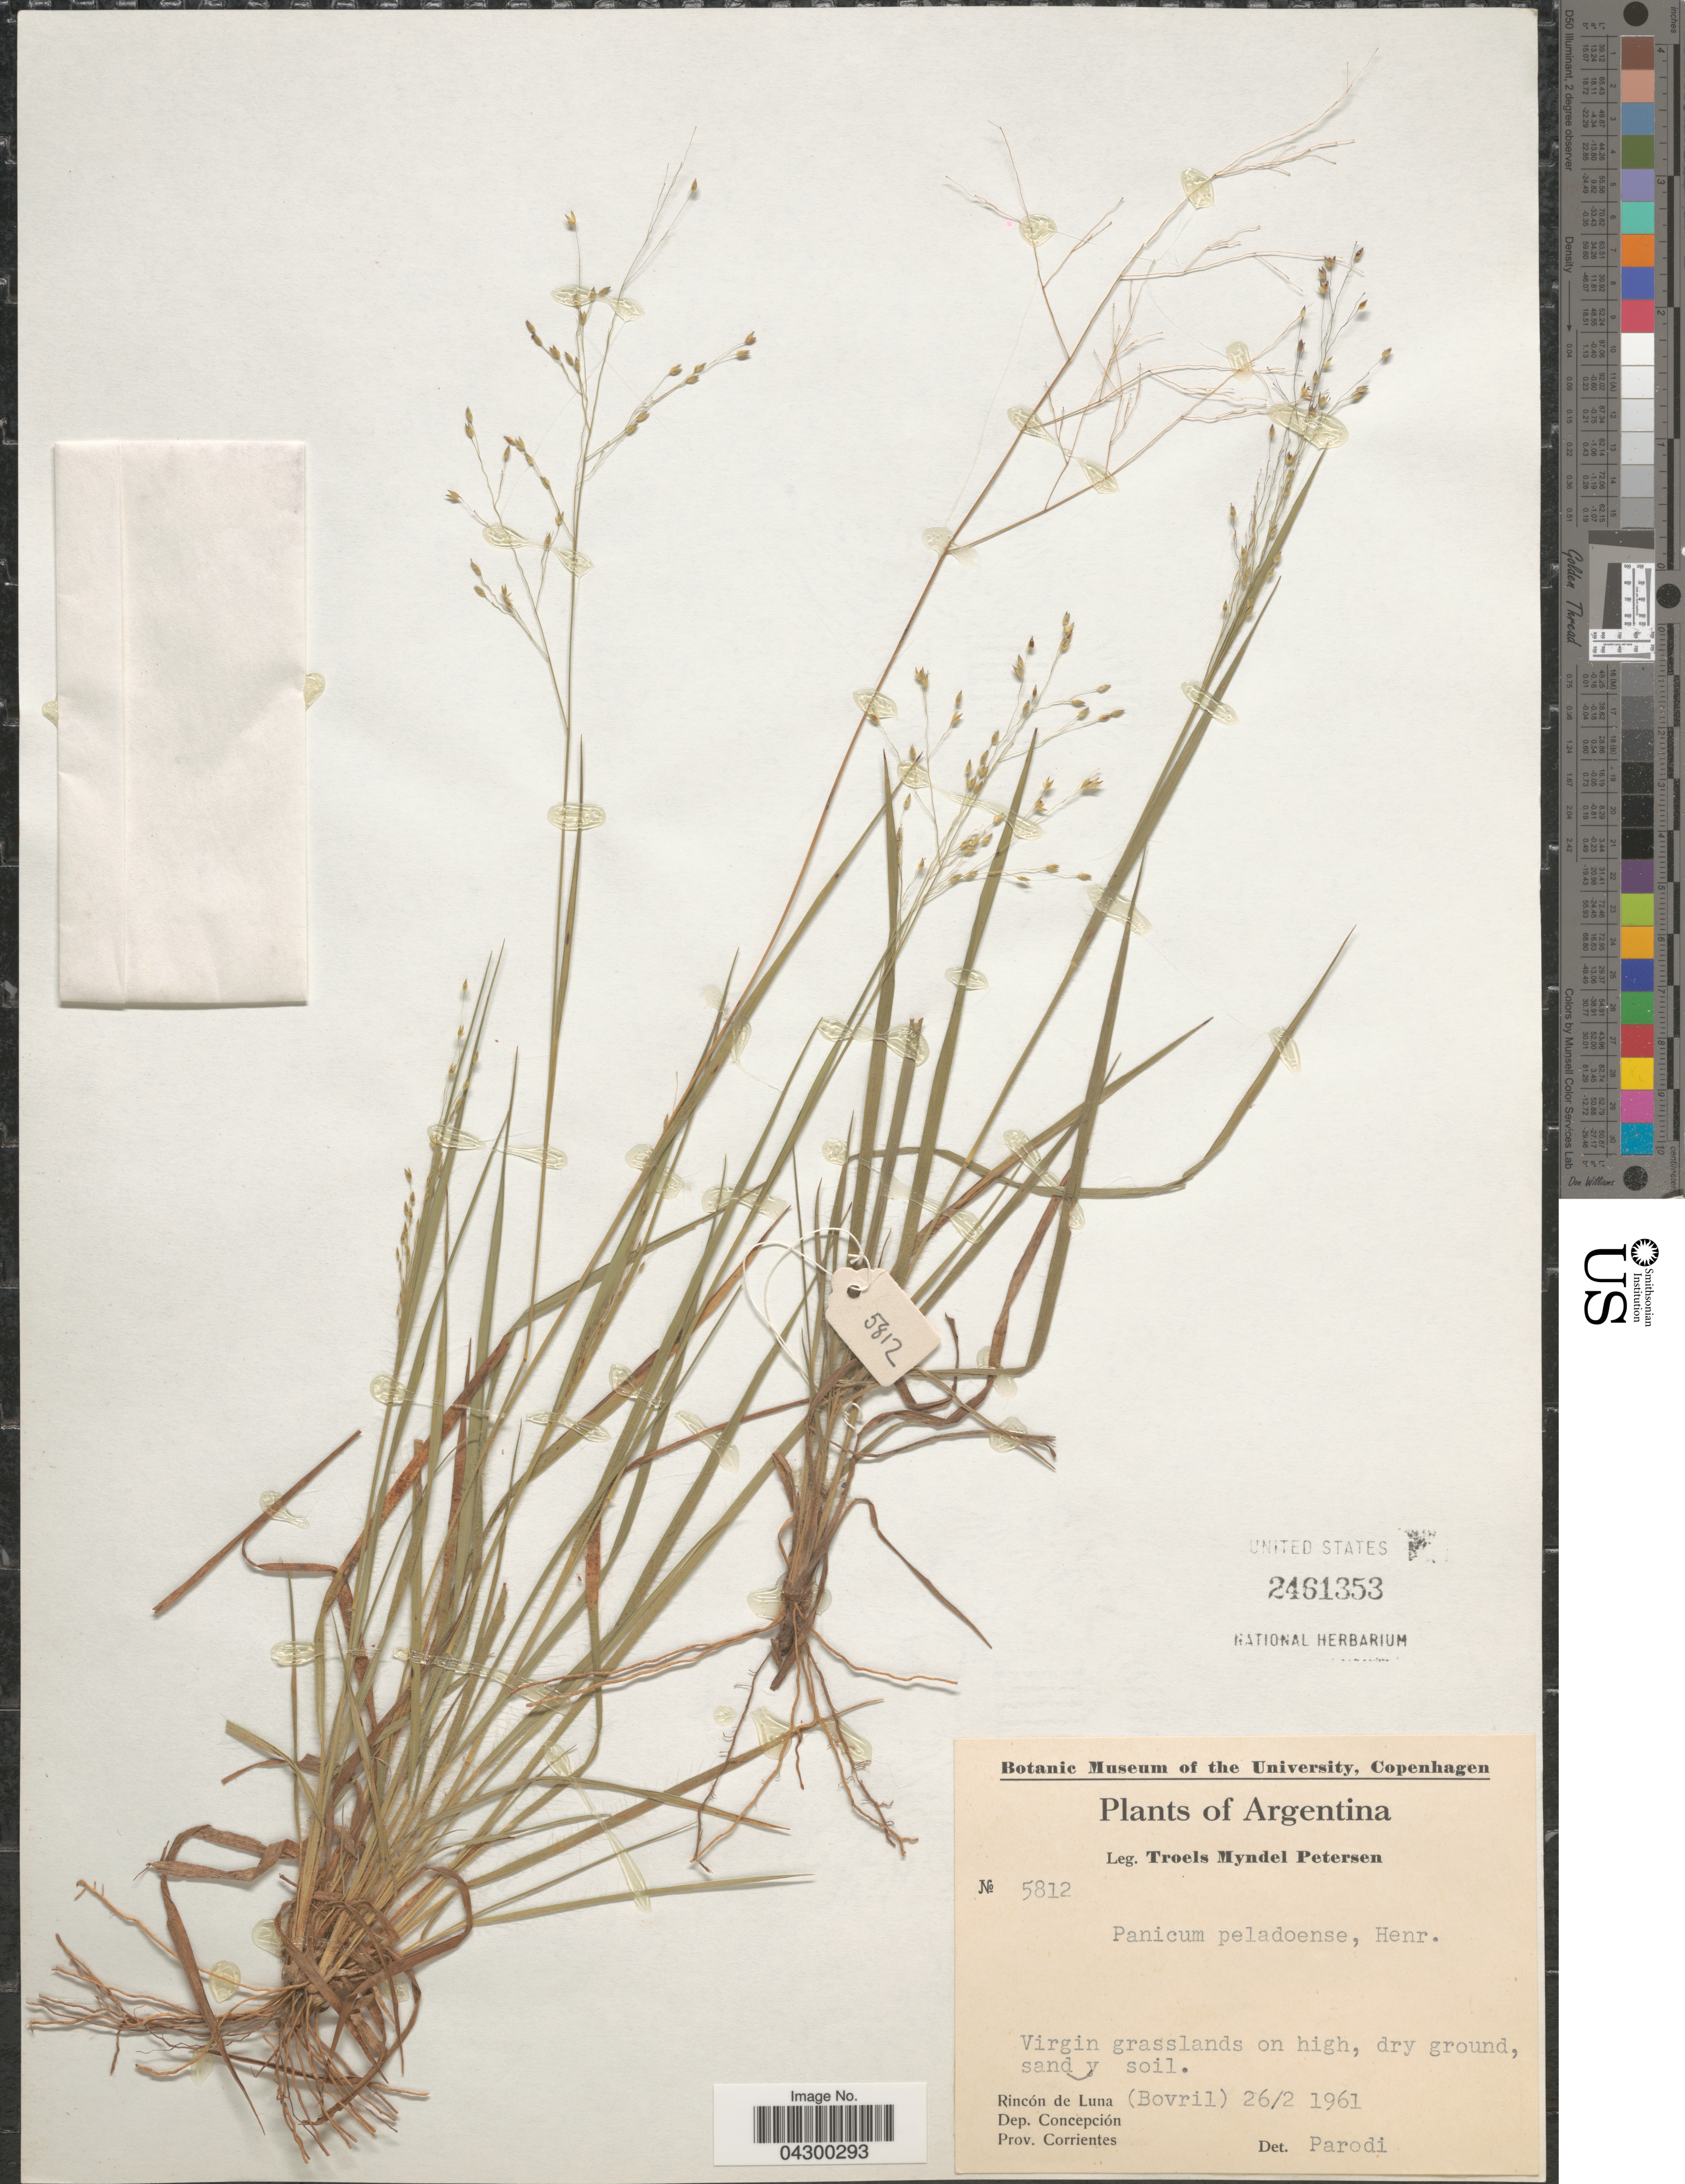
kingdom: Plantae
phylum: Tracheophyta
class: Liliopsida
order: Poales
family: Poaceae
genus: Panicum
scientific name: Panicum peladoense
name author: Henr.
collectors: T. M. Petersen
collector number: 5812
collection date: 1961-02-26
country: Argentina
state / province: Corrientes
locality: Rincón de Luna (Bovril). Dep. Concepción.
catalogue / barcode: US 2461353